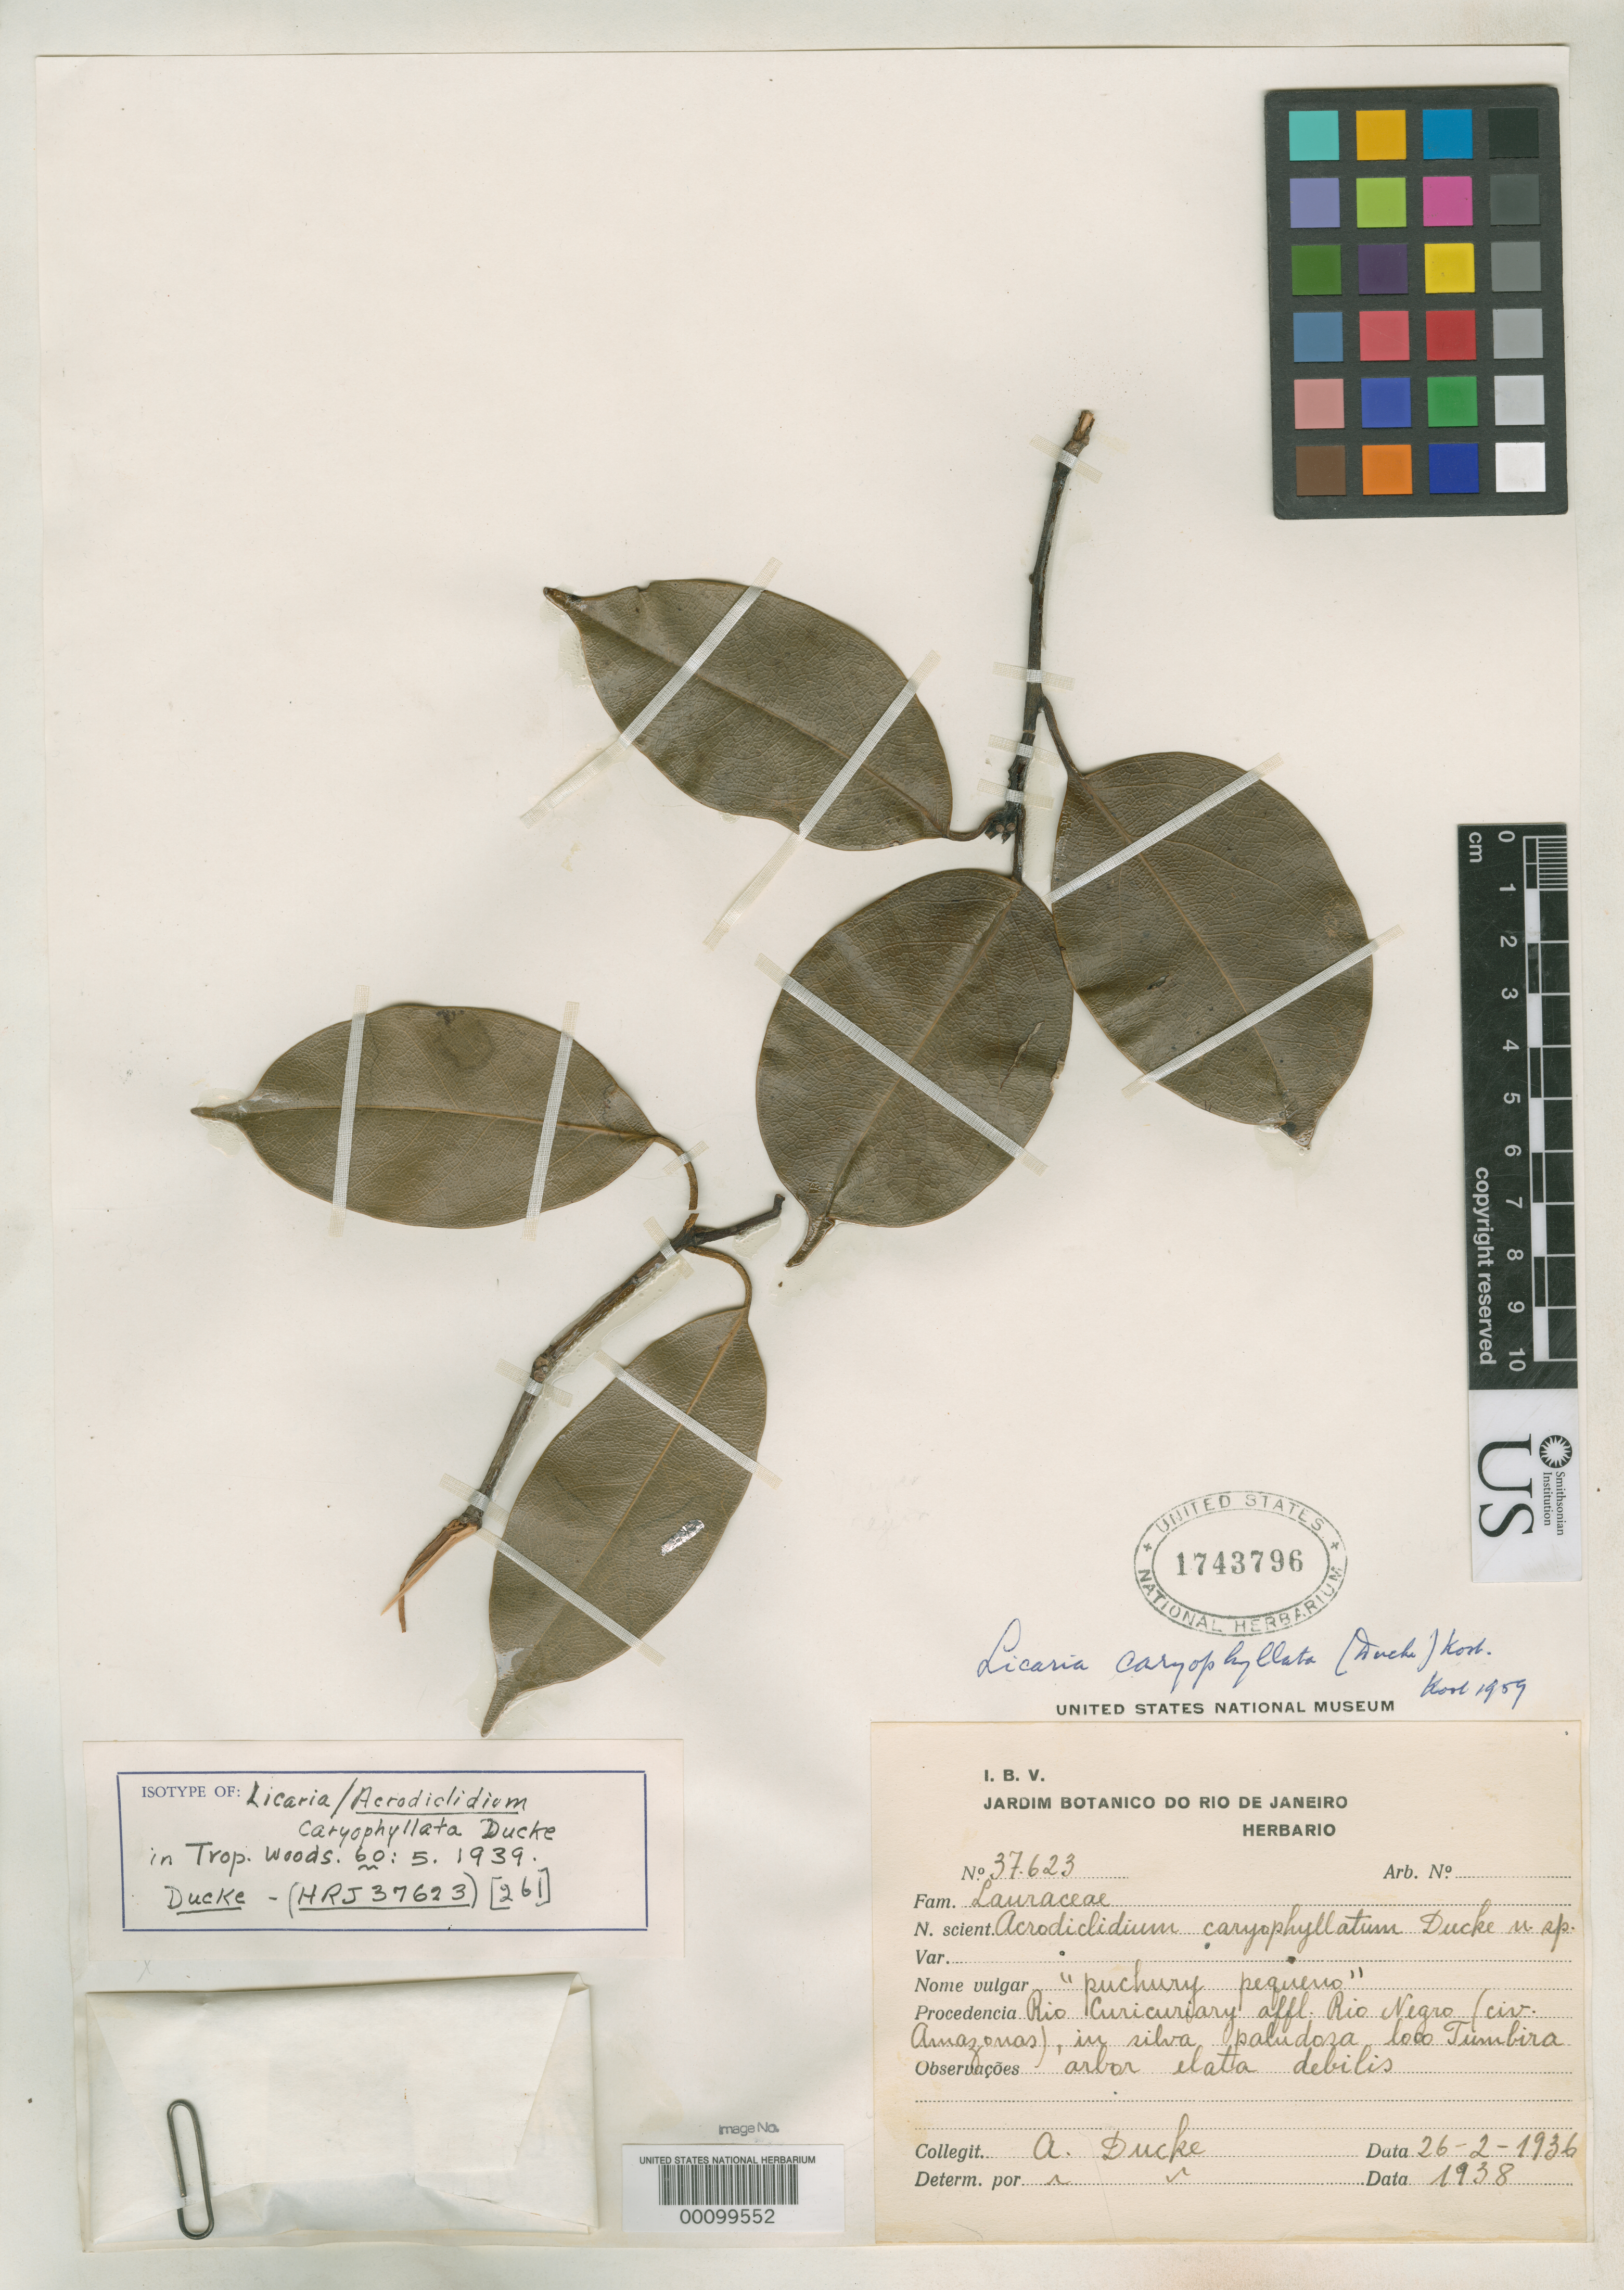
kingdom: Plantae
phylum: Tracheophyta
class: Magnoliopsida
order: Laurales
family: Lauraceae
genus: Acrodiclidium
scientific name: Acrodiclidium caryophyllatum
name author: Ducke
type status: Isotype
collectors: A. Ducke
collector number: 37623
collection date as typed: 26 Feb 1936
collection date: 1936-02-26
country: Brazil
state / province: Amazonas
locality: Curicuriary, Rio Negro, Tumbira.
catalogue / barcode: US 1743796